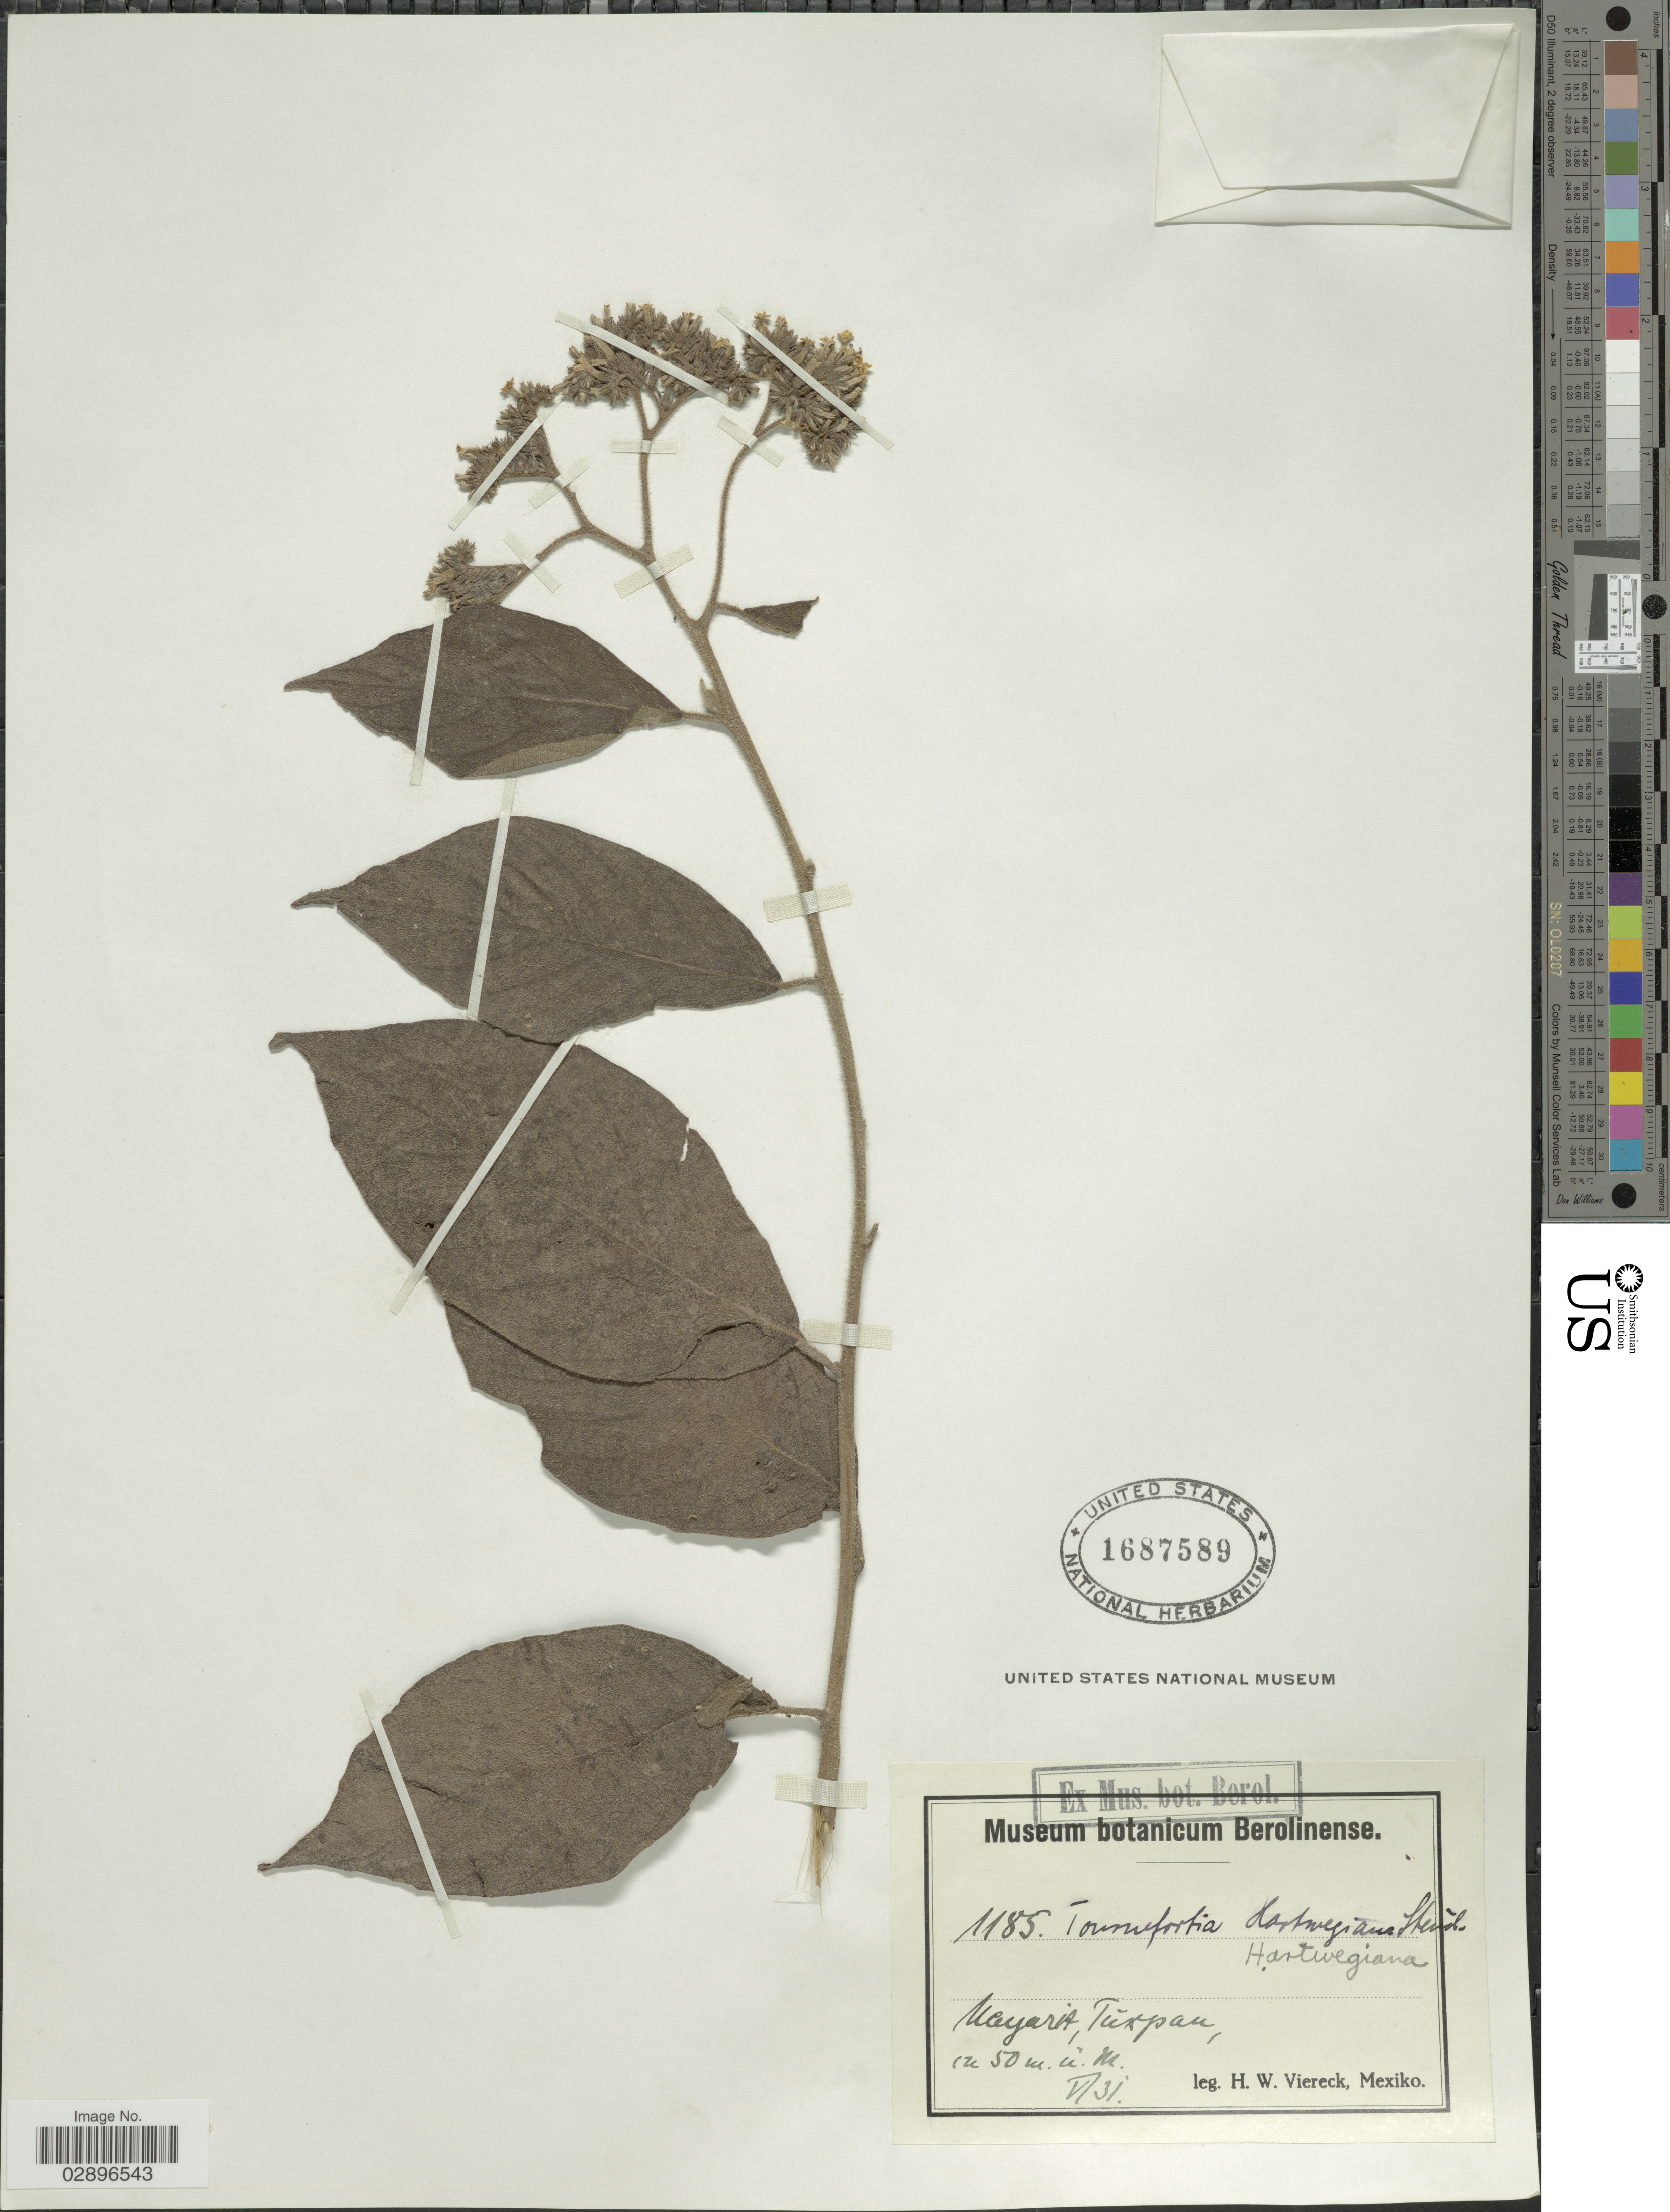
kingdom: Plantae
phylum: Tracheophyta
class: Magnoliopsida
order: Boraginales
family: Heliotropiaceae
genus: Tournefortia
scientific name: Tournefortia hartwegiana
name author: Steud.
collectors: H. W. Viereck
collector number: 1185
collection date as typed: Transcribed d/m/y: /5/31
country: Mexico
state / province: Nayarit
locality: Tuxpan.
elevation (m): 50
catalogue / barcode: US 1687589